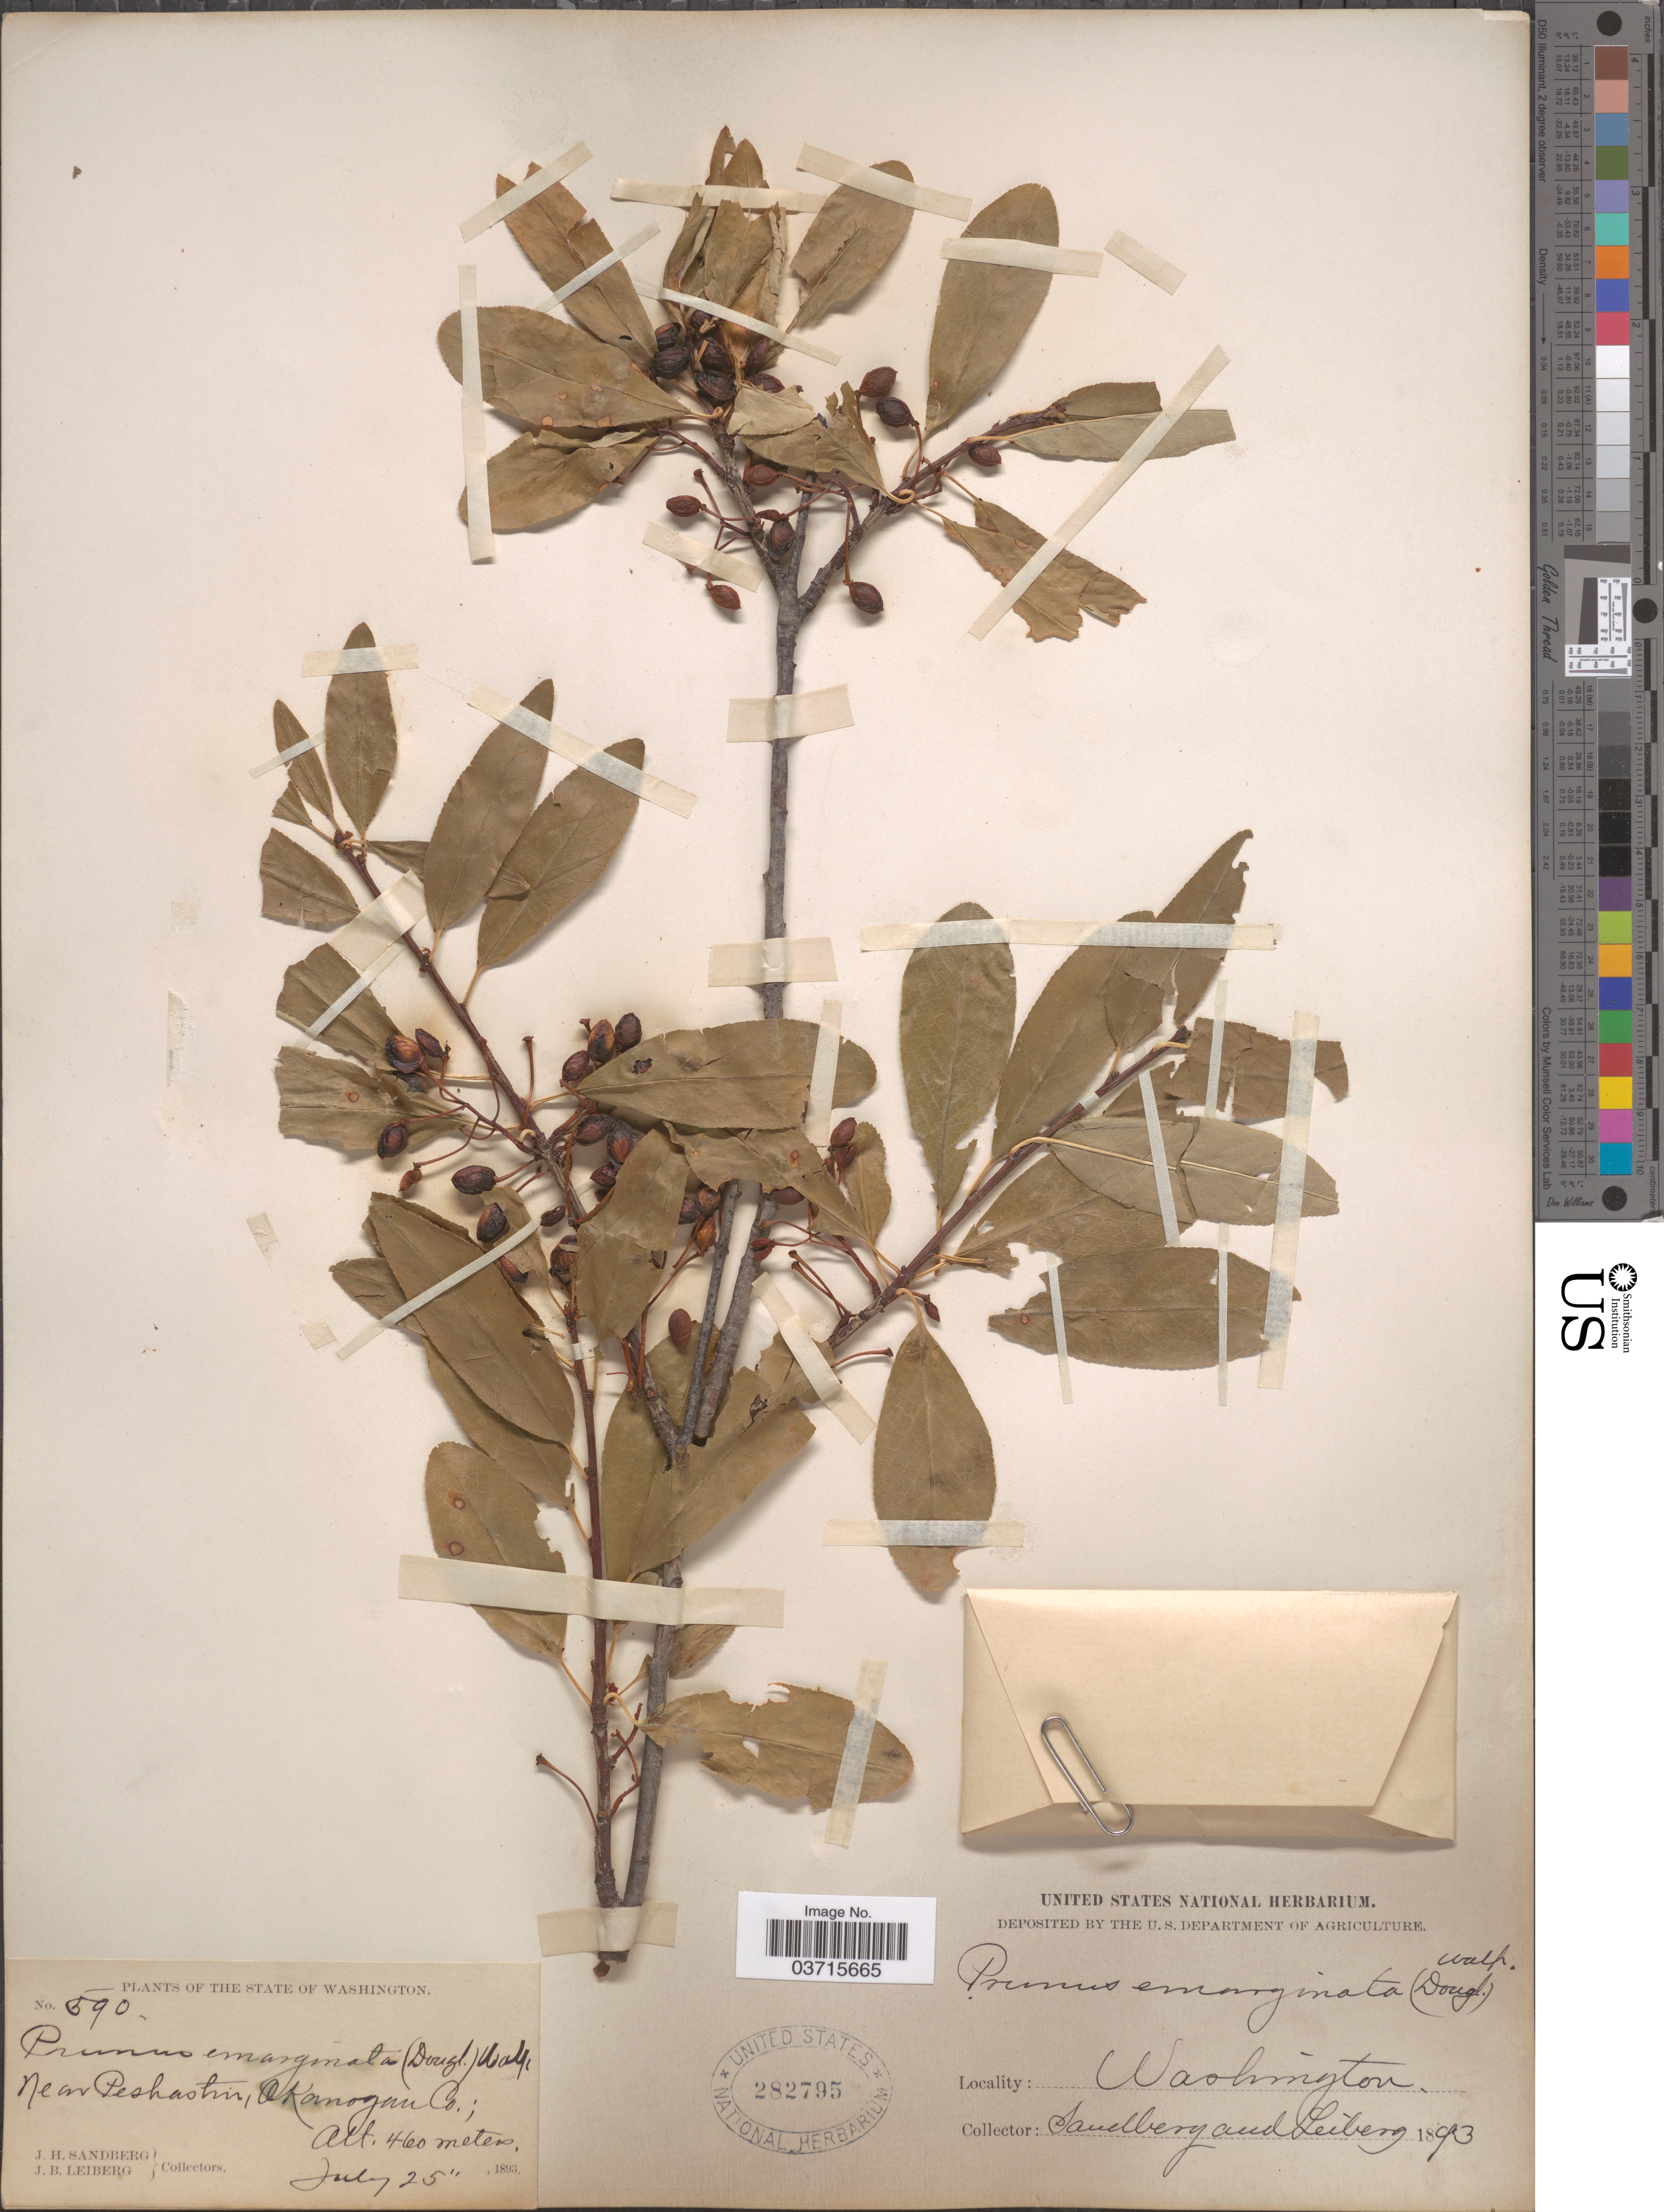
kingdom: Plantae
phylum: Tracheophyta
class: Magnoliopsida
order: Rosales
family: Rosaceae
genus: Prunus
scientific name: Prunus emarginata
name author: (Douglas ex Hook.) Eaton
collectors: J. H. Sandberg & J. B. Leiberg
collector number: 590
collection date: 1893-07-25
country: United States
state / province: Washington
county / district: Okanogan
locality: Near Peshastin, Okanogan Co.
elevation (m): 460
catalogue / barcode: US 282795